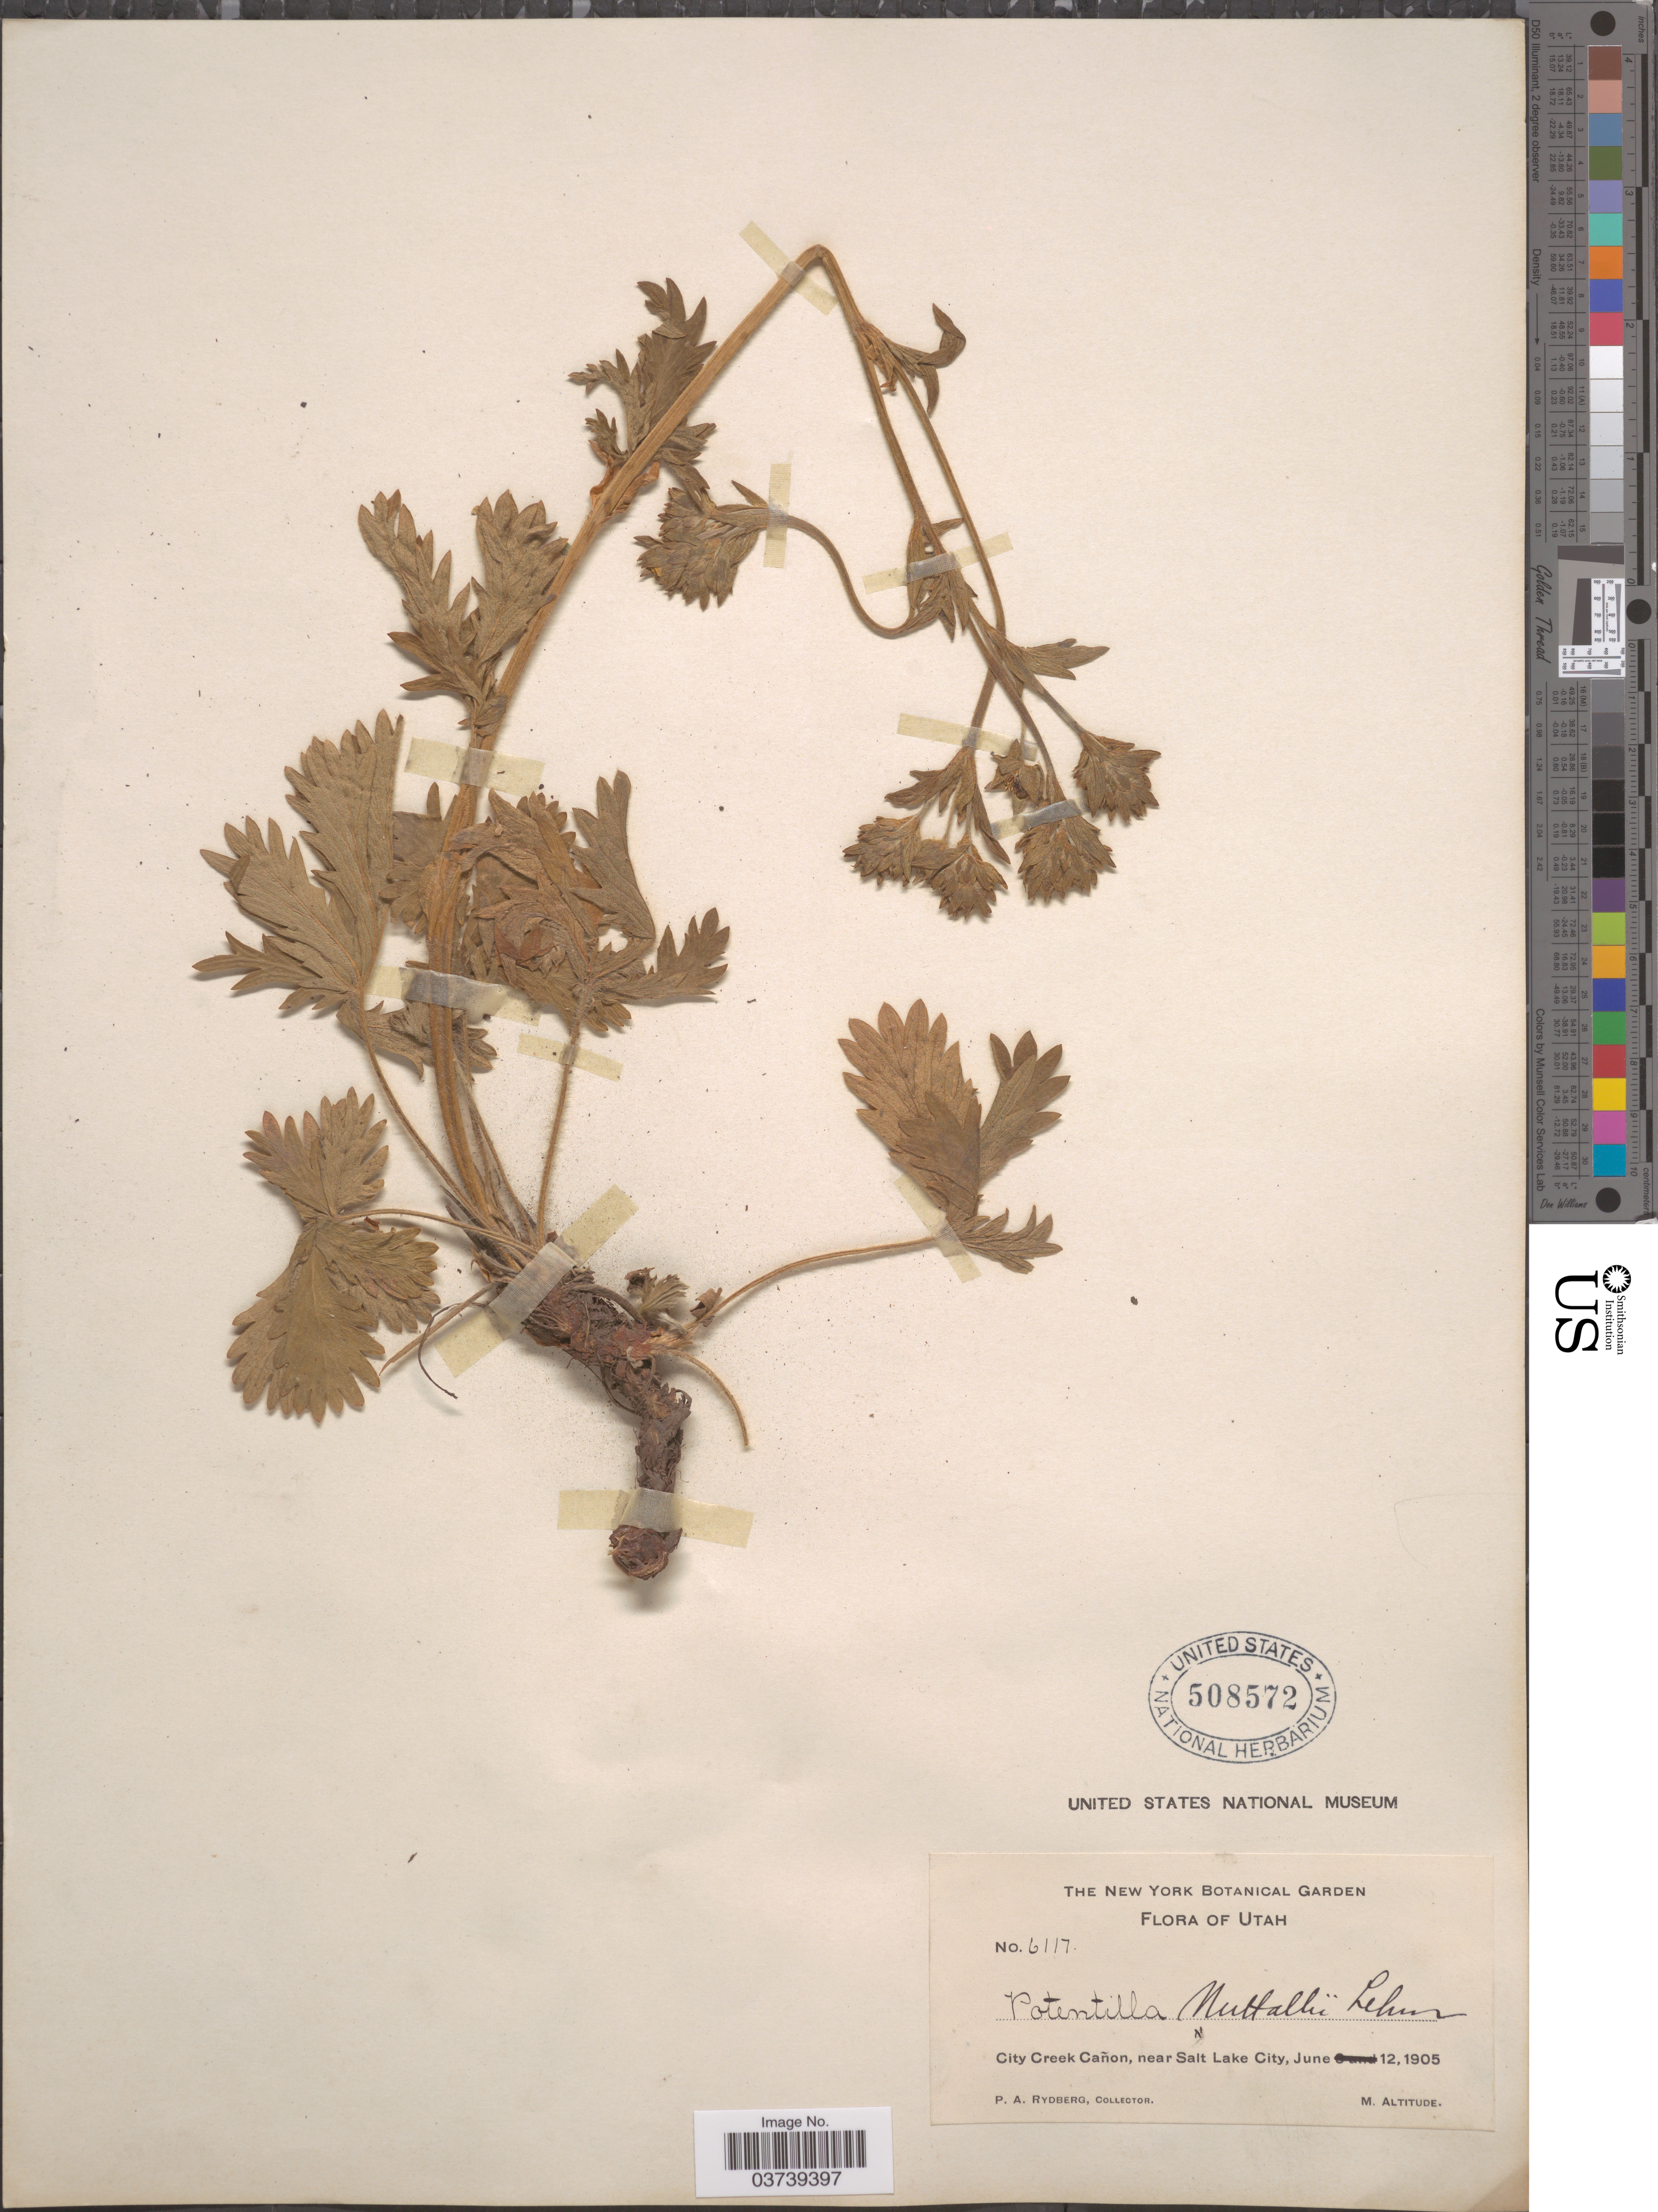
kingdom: Plantae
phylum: Tracheophyta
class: Magnoliopsida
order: Rosales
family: Rosaceae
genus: Potentilla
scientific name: Potentilla gracilis var. fastigiata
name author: (Nutt.) S. Watson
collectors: P. A. Rydberg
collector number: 6117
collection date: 1905-06-12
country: United States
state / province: Utah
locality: City Creek Cañon, near Salt Lake City.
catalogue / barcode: US 508572